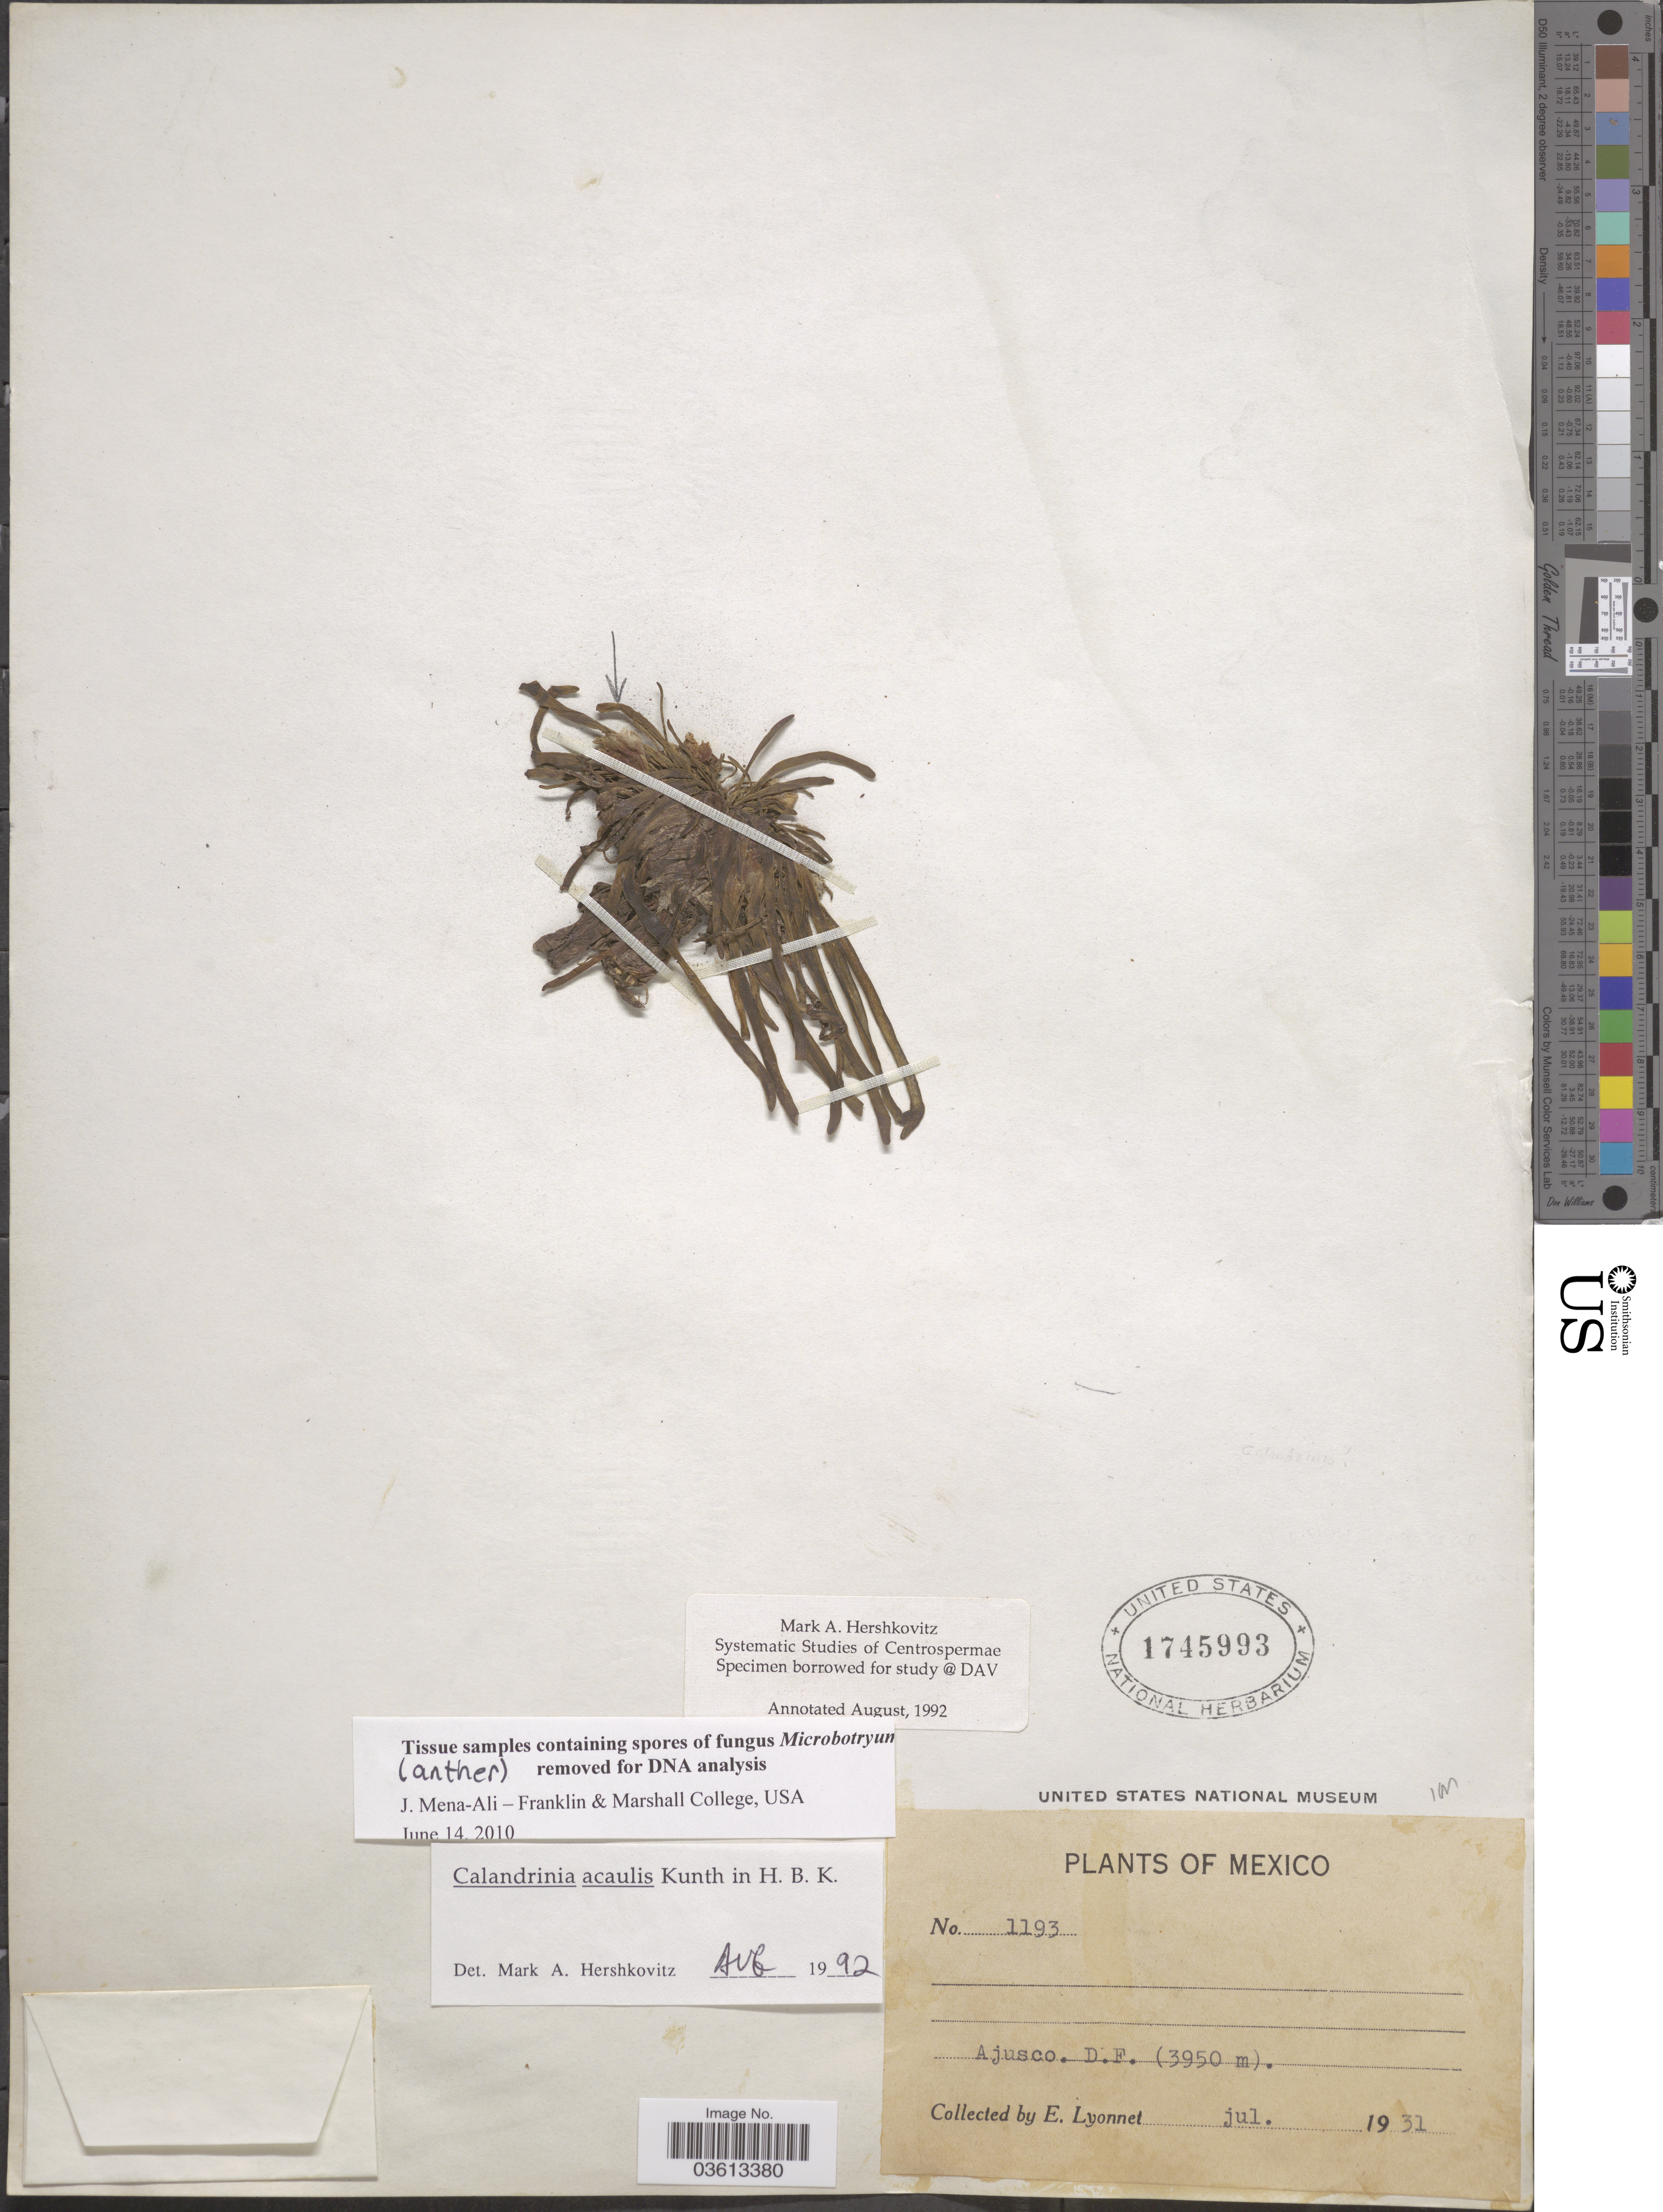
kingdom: Plantae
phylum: Tracheophyta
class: Magnoliopsida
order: Caryophyllales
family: Montiaceae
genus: Calandrinia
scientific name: Calandrinia acaulis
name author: Kunth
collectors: E. Lyonnet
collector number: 1193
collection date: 1931-07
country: Mexico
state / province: Distrito Federal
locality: Ajusco. D. F.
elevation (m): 3950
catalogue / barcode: US 1745993